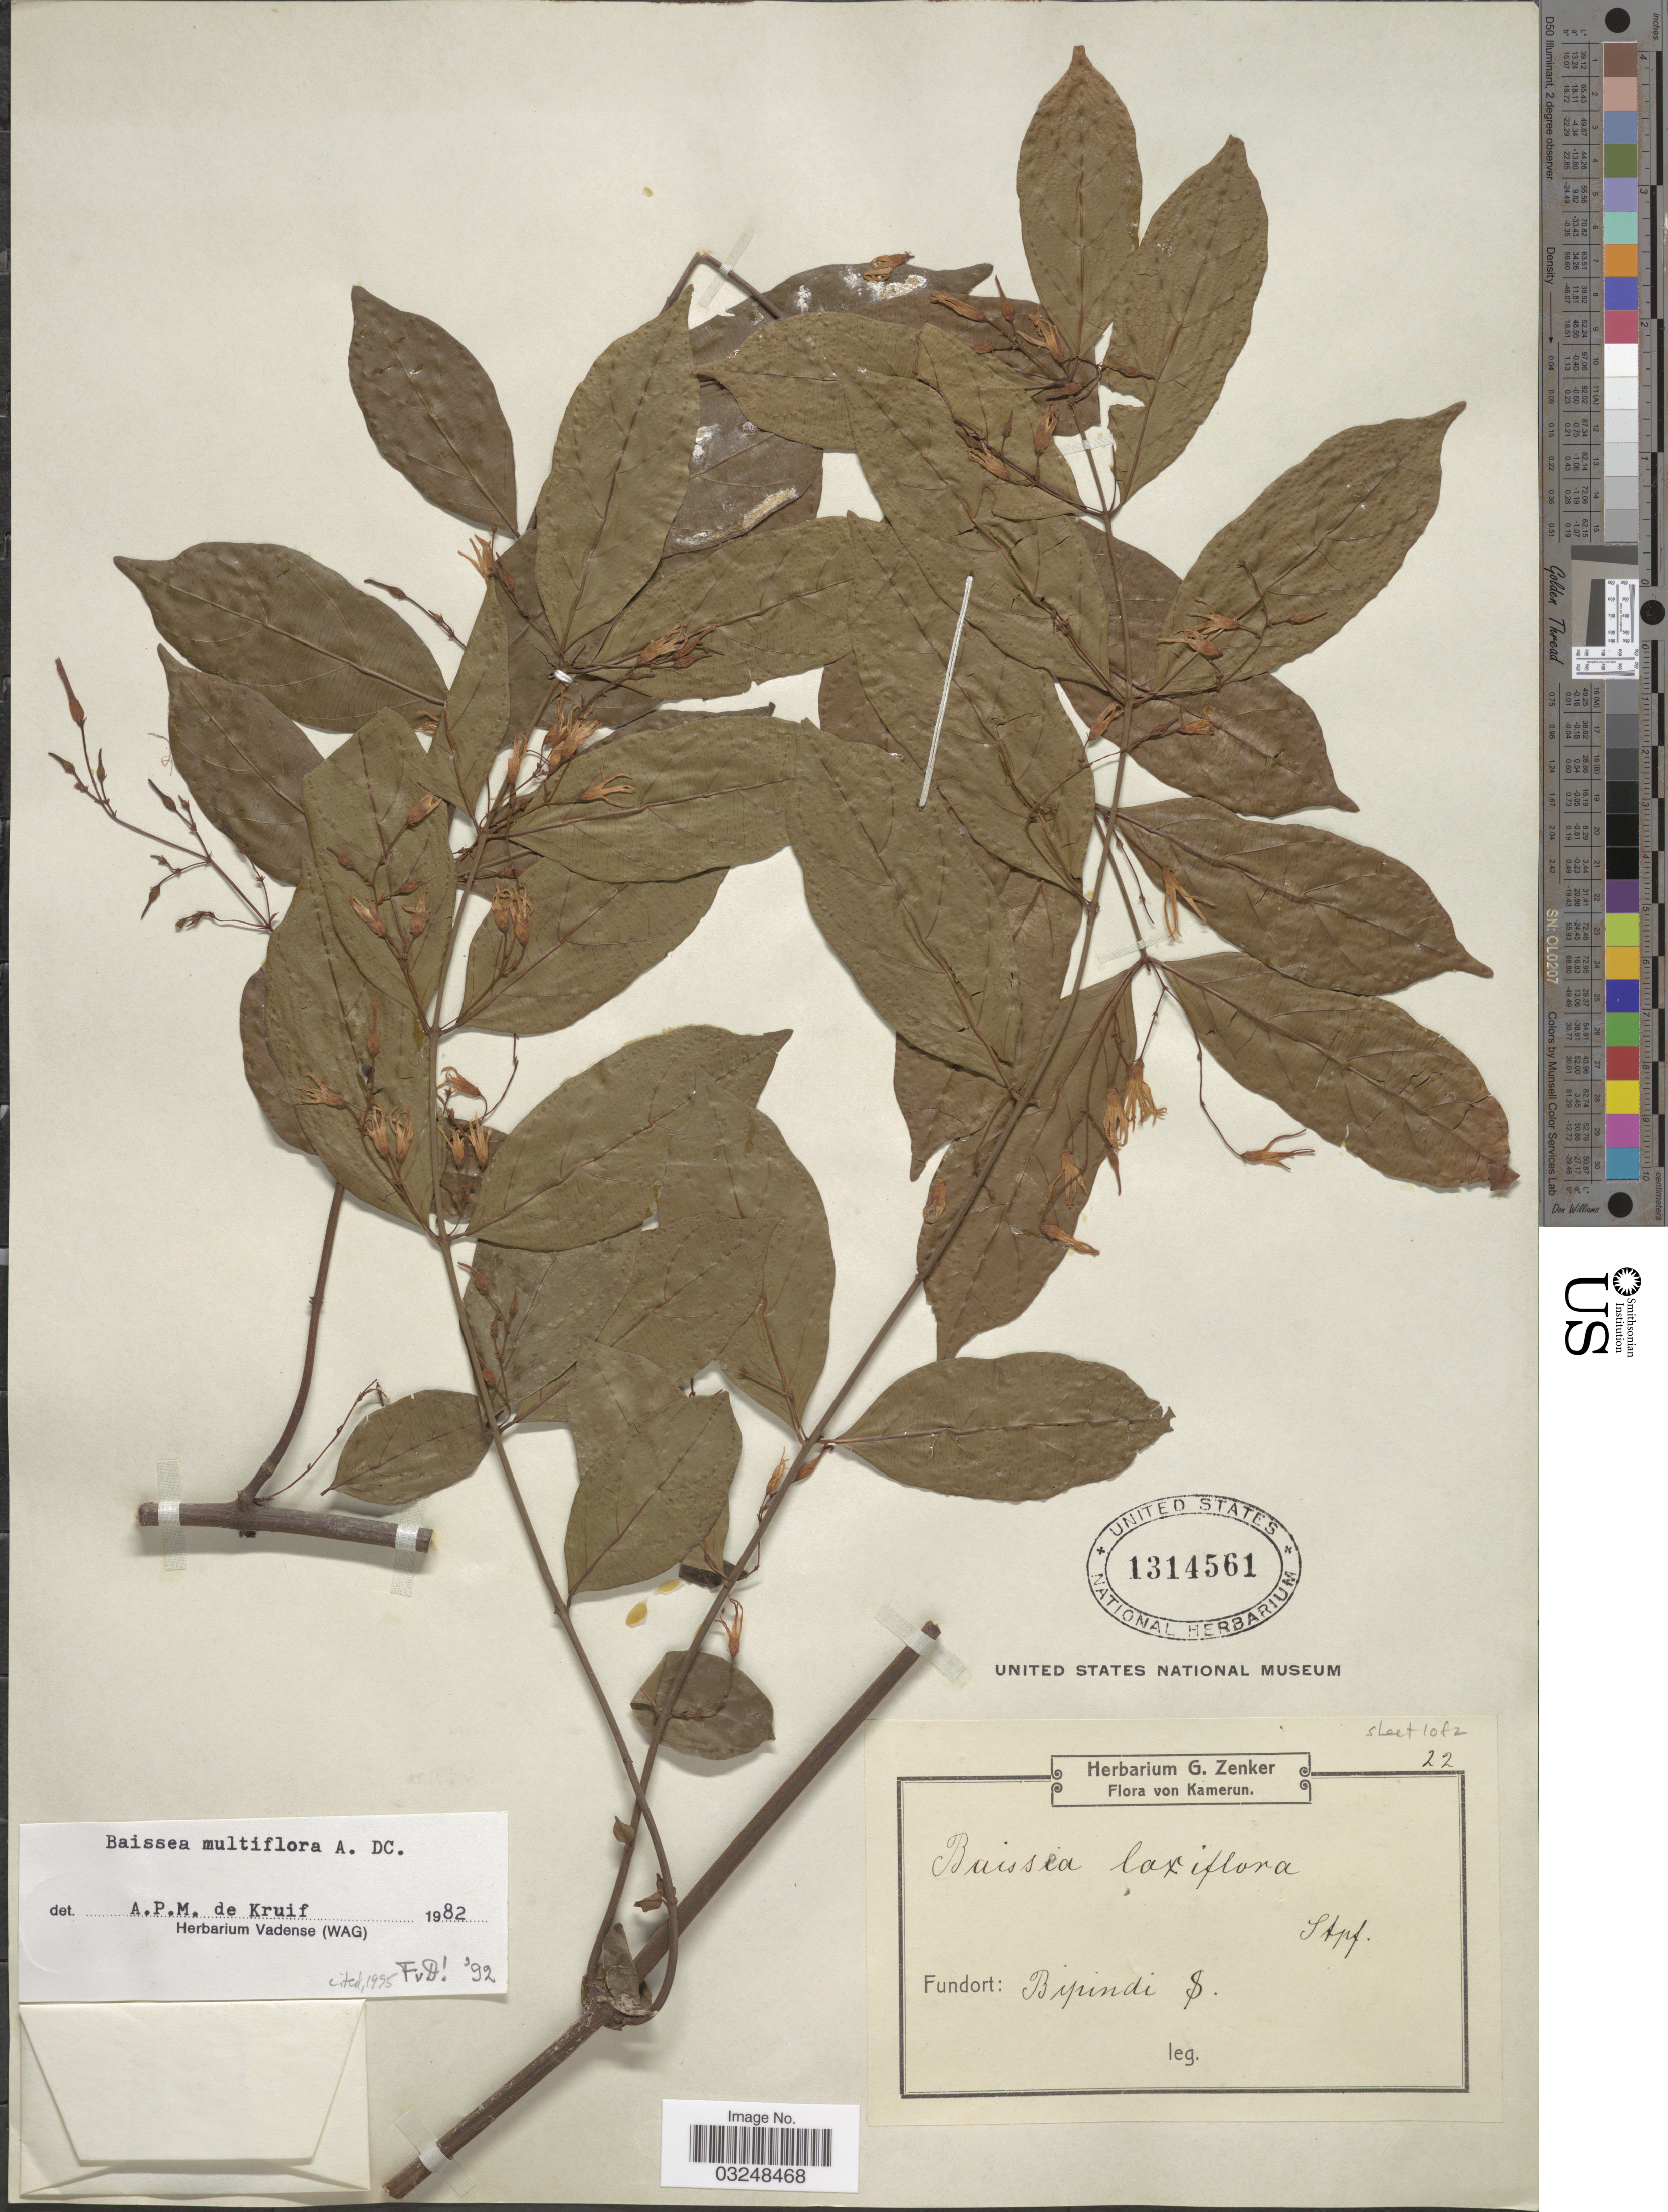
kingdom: Plantae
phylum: Tracheophyta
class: Magnoliopsida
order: Gentianales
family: Apocynaceae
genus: Baissea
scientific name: Baissea multiflora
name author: A. DC.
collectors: Ex herb. G. Zenker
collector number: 22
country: Cameroon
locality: Kamerun, Bipindi.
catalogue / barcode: US 1314561